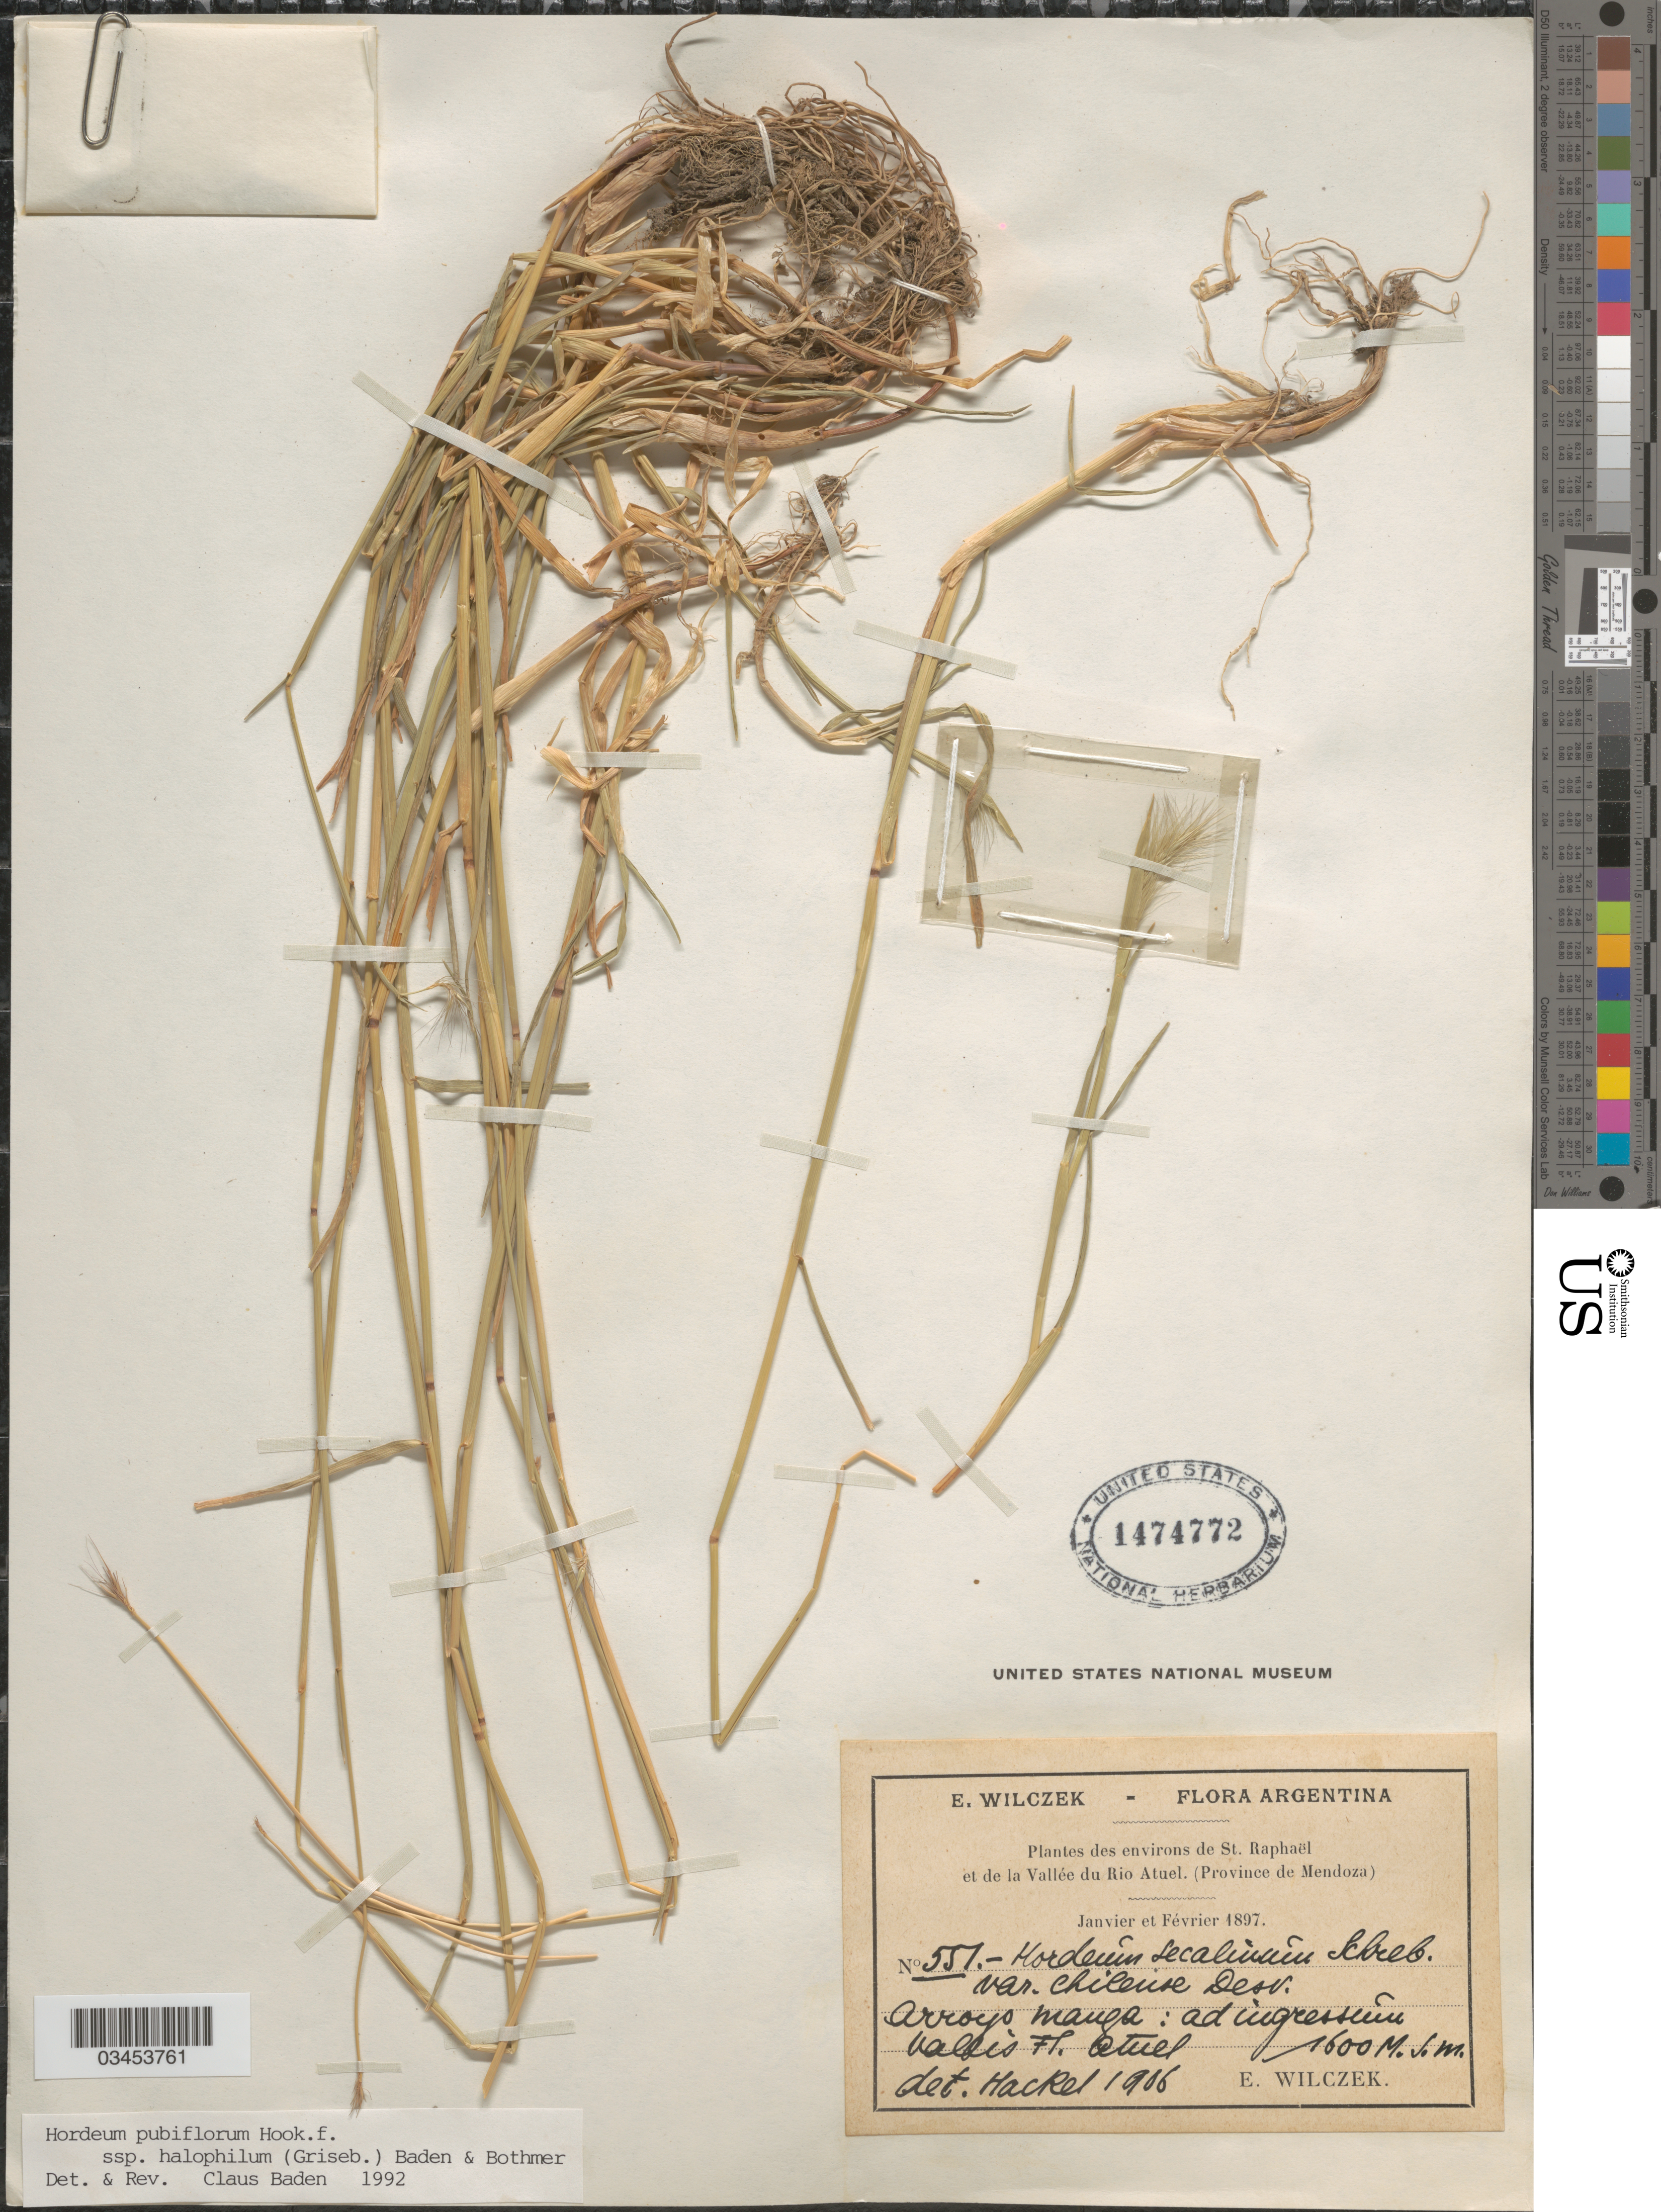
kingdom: Plantae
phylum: Tracheophyta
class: Liliopsida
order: Poales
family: Poaceae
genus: Hordeum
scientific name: Hordeum pubiflorum subsp. halophilum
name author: Hook. f.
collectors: E. Wilczek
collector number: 551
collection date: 1897-01/1897-02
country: Argentina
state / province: Mendoza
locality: Environs de St. Raphaël et de la Vallée du Rio Atuel. Arroyo Manga: ad ingressum vallis Fl. Atuel.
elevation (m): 1600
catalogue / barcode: US 1474772